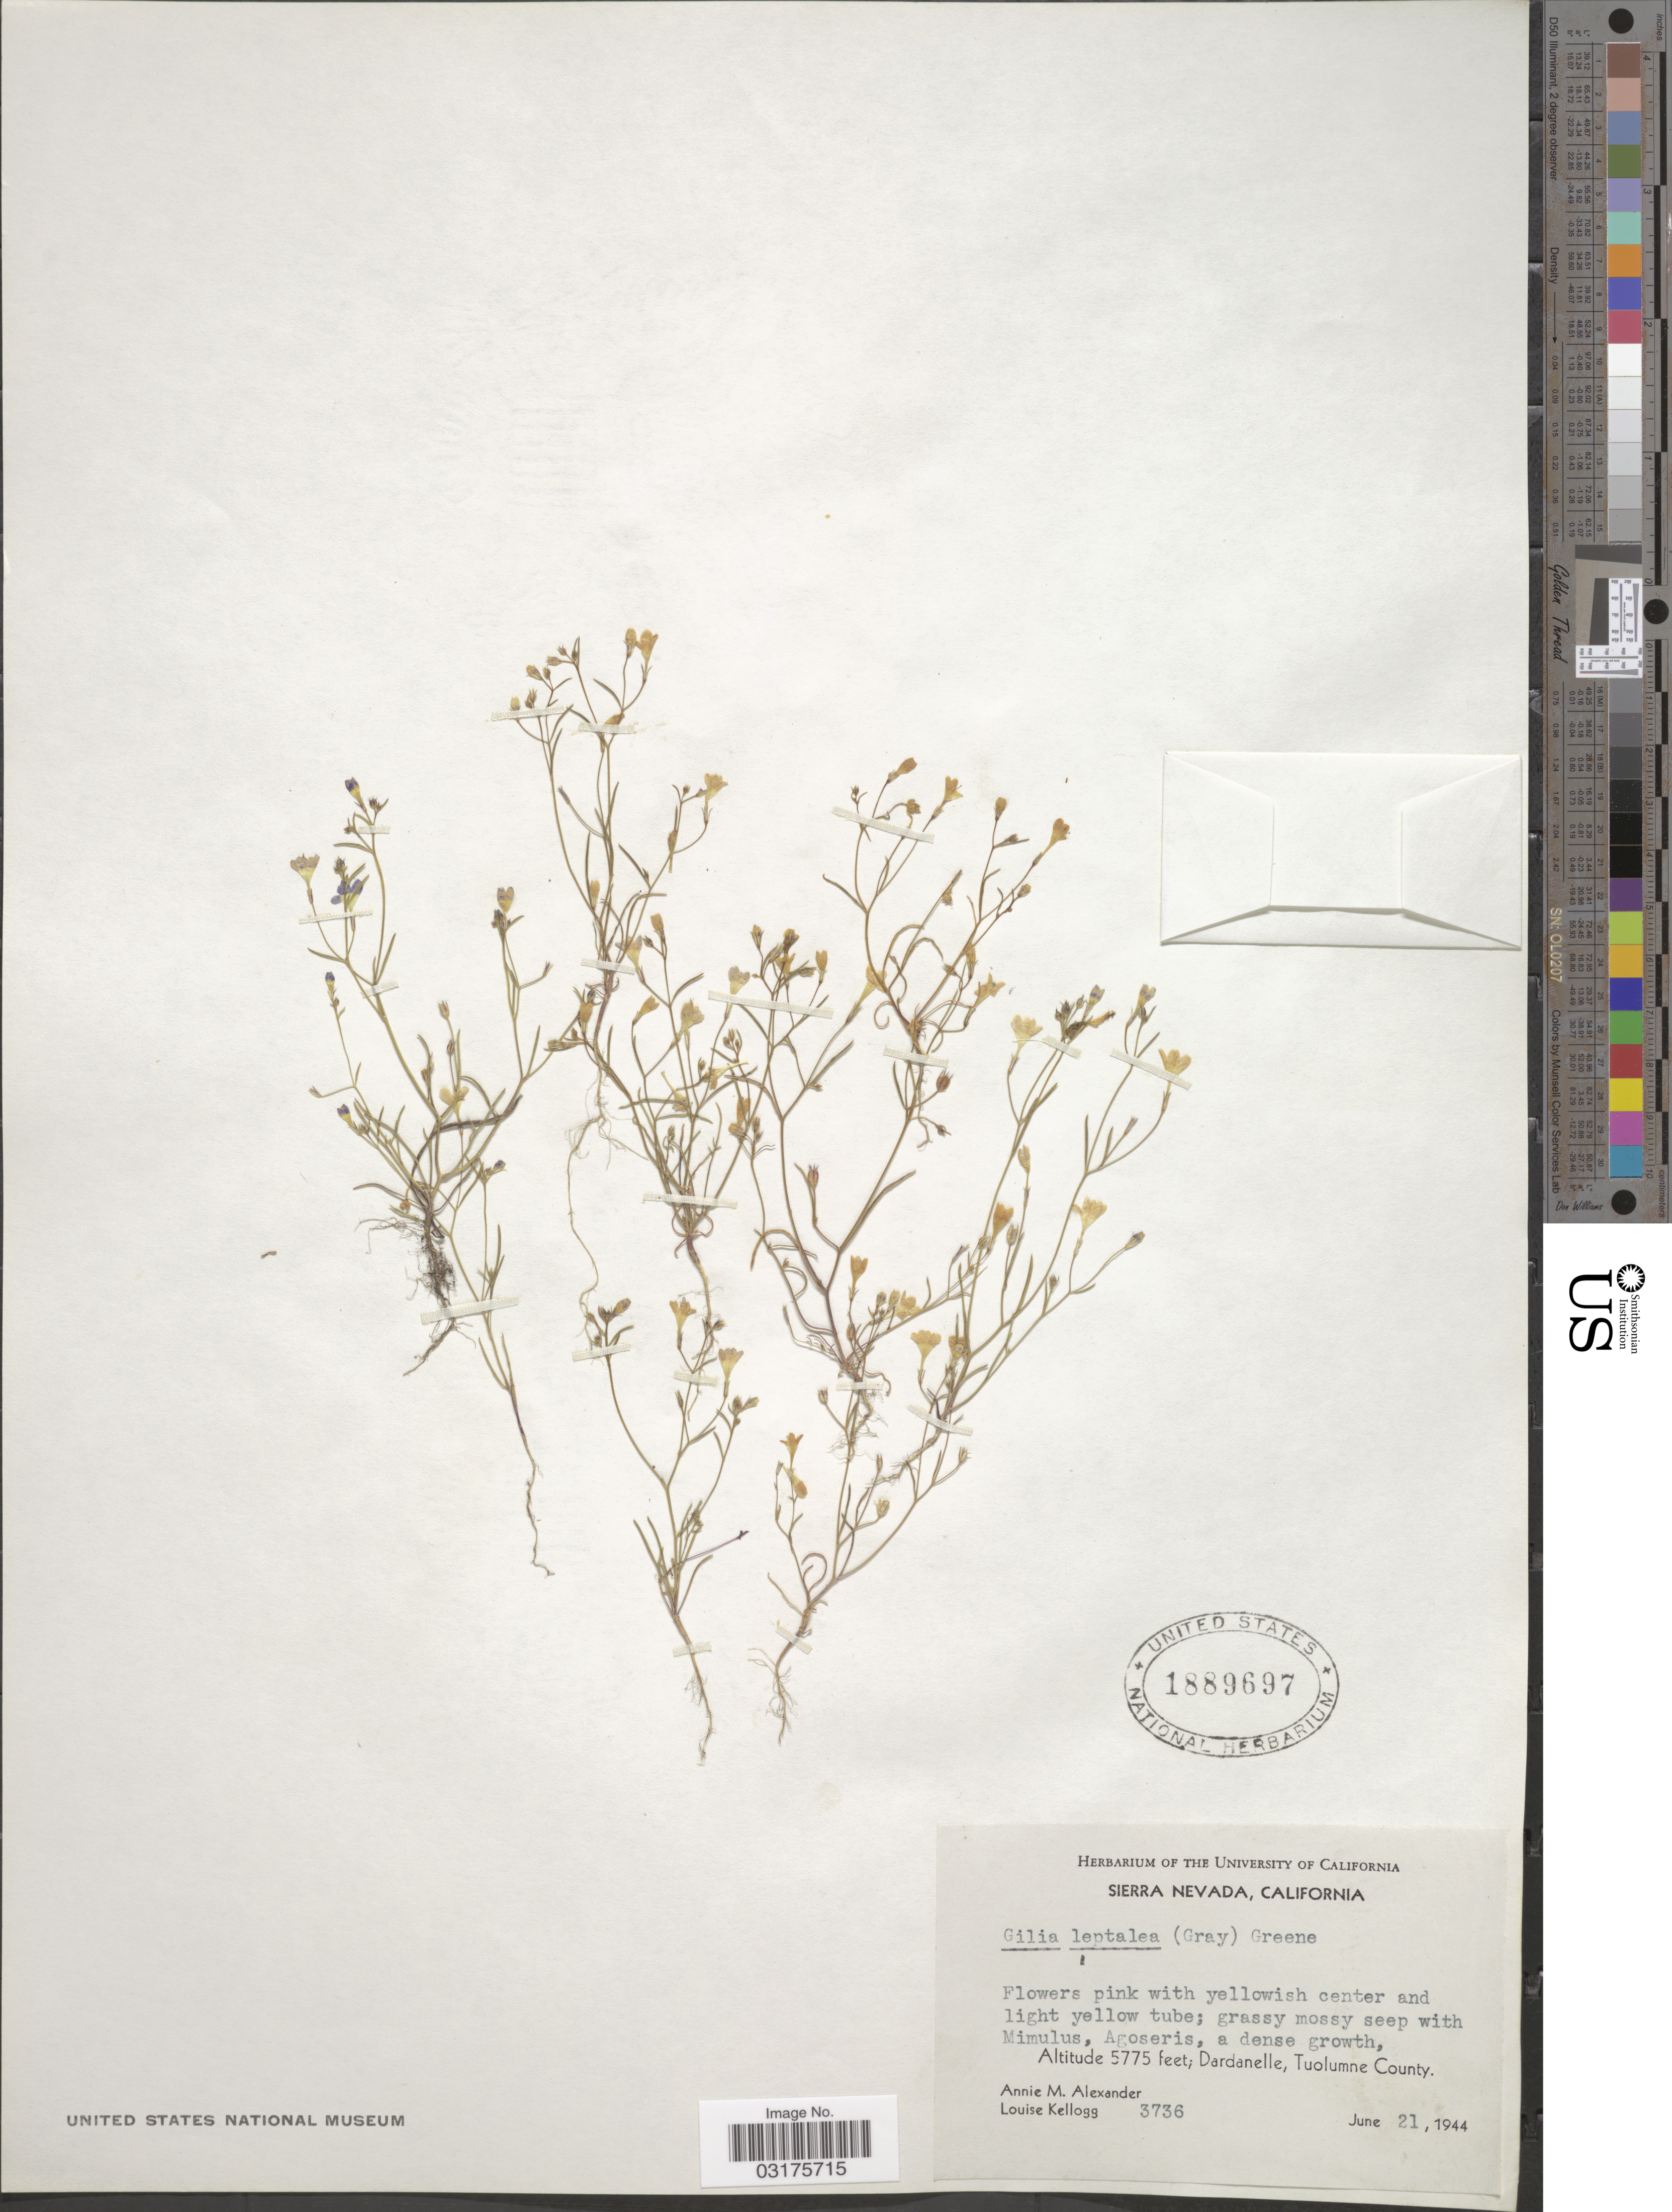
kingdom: Plantae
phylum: Tracheophyta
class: Magnoliopsida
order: Ericales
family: Polemoniaceae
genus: Navarretia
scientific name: Navarretia leptalea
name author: (A. Gray) L.A. Johnson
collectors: A. M. Alexander & L. Kellogg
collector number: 3736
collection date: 1944-06-21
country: United States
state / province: California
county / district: Tuolumne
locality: Sierra Nevada. Dardanelle, Tuolumne County.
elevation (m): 1760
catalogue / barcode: US 1889697